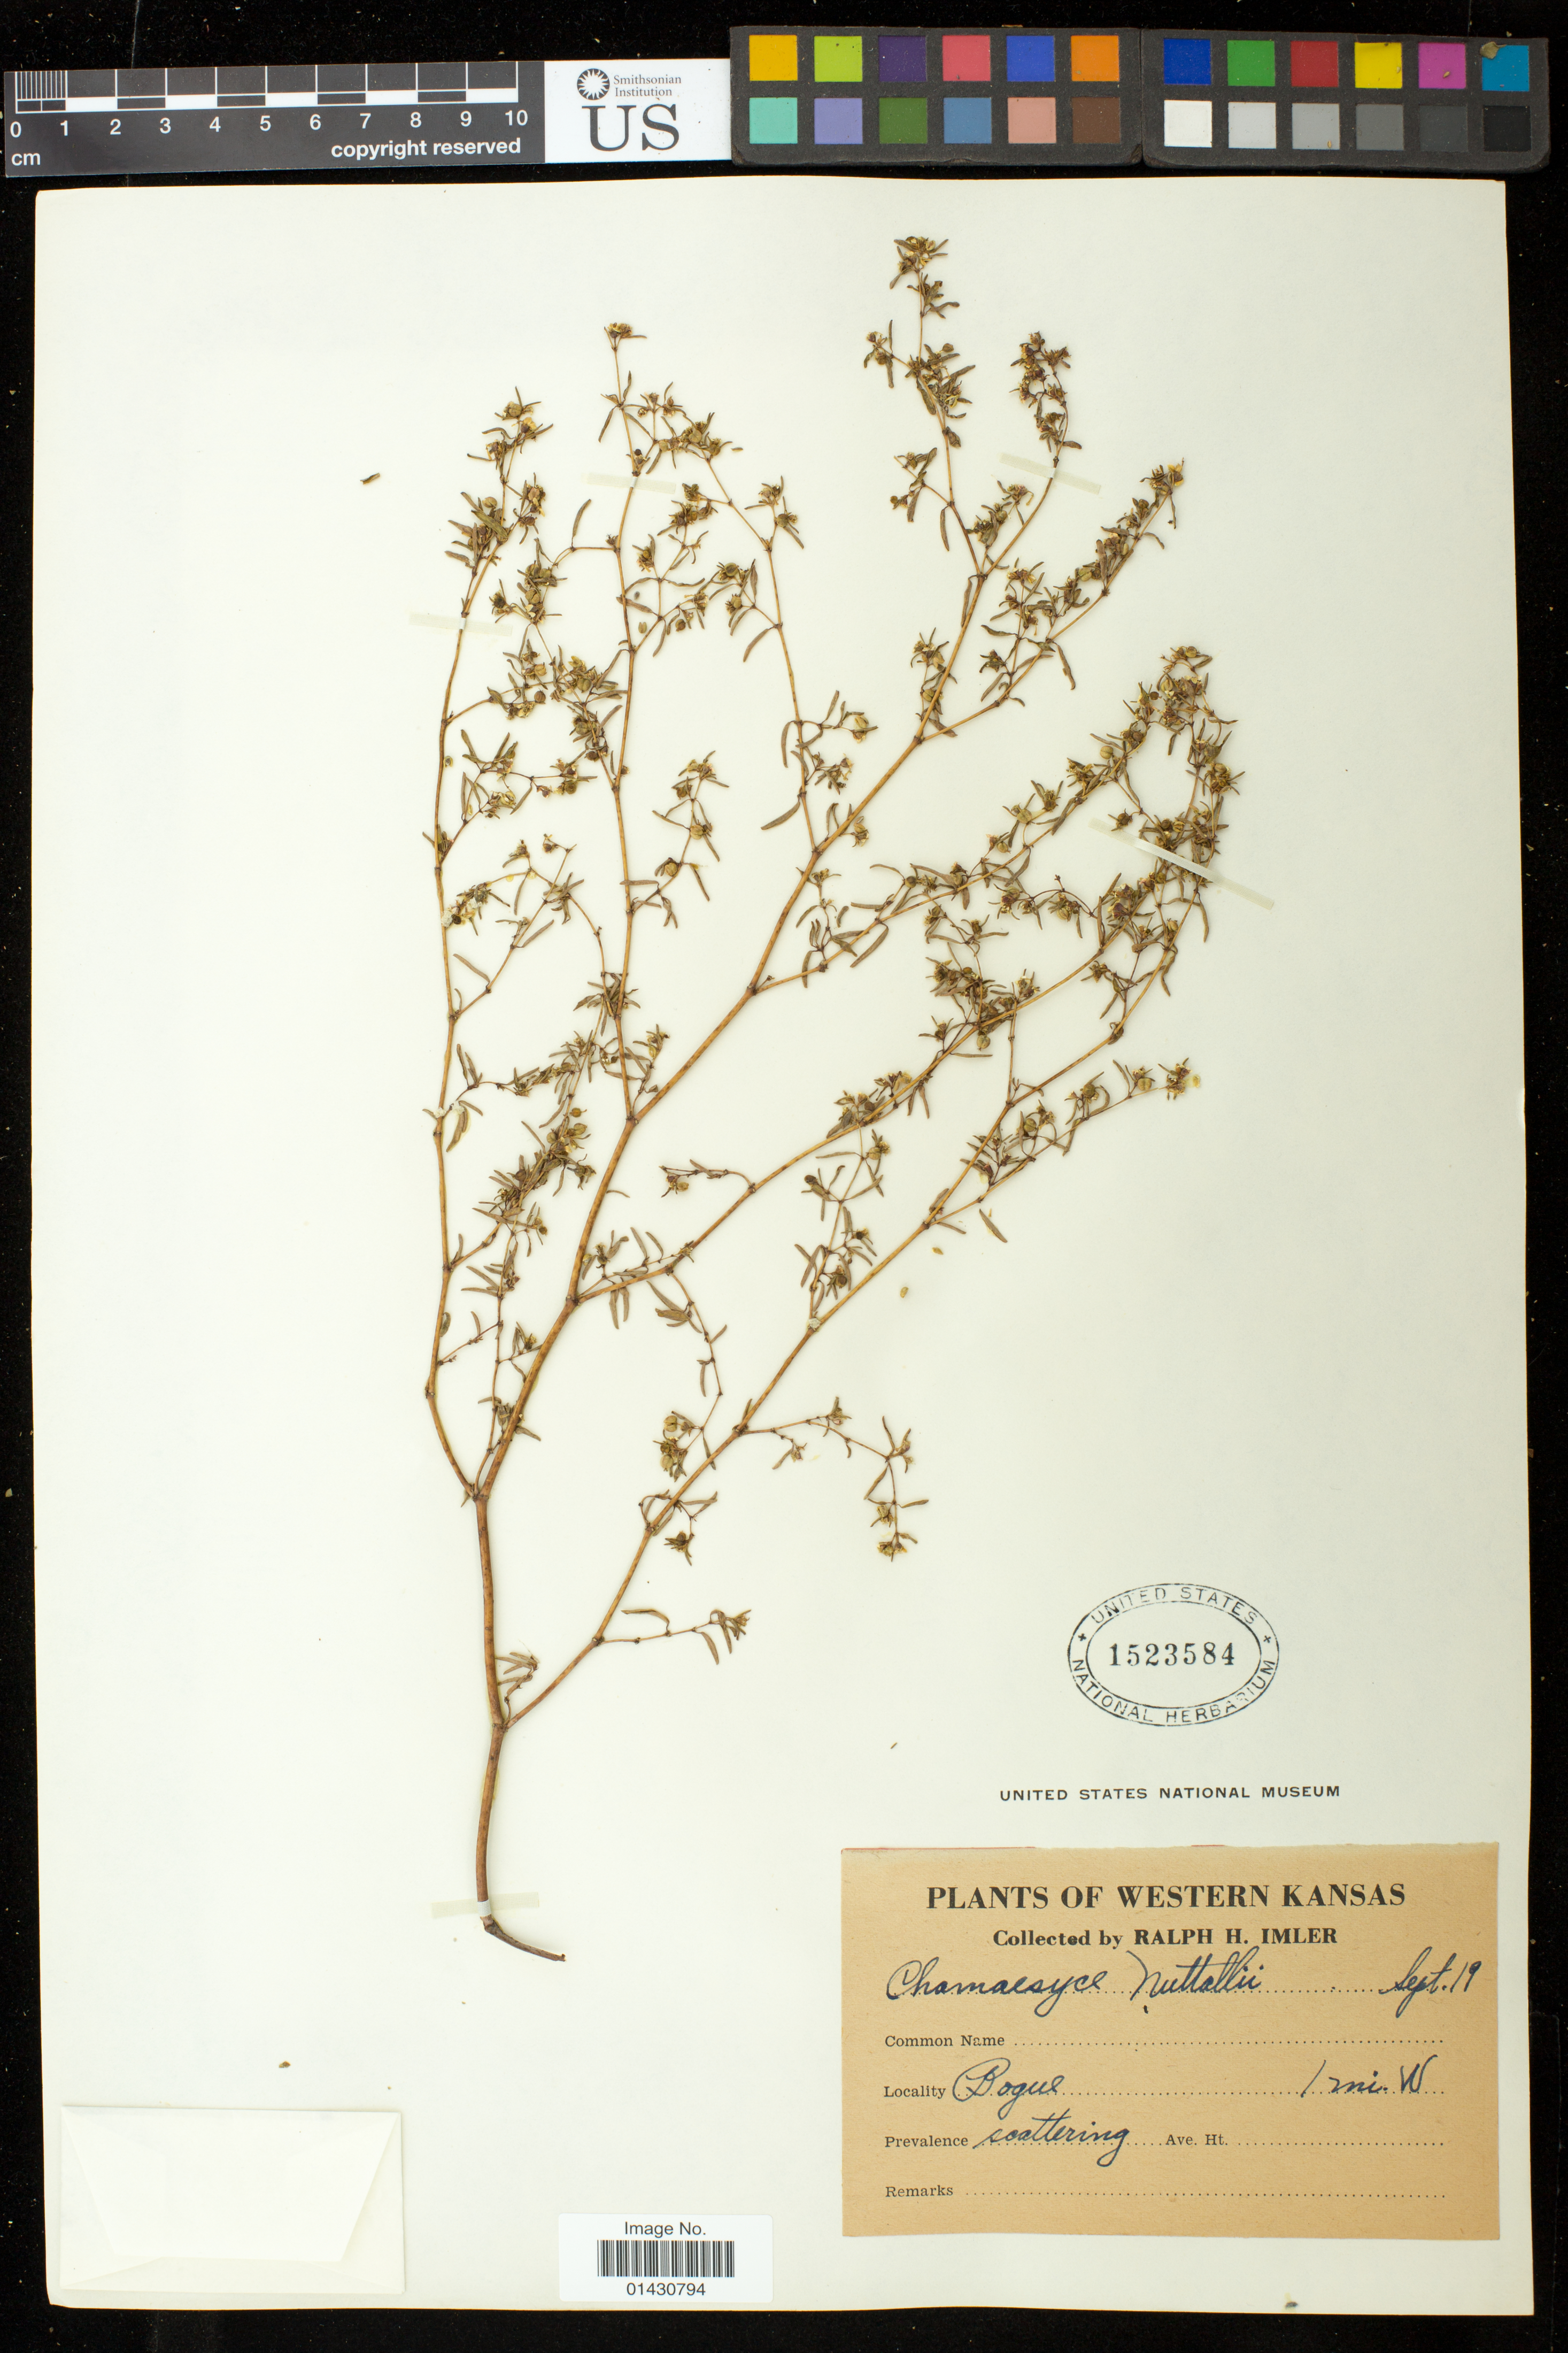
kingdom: Plantae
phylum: Tracheophyta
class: Magnoliopsida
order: Malpighiales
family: Euphorbiaceae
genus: Euphorbia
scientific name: Euphorbia missurica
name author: Raf.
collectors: R. Imler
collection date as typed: Sept. 19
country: United States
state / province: Kansas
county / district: Graham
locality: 1 mi. W. Bogue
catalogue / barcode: US 1523584